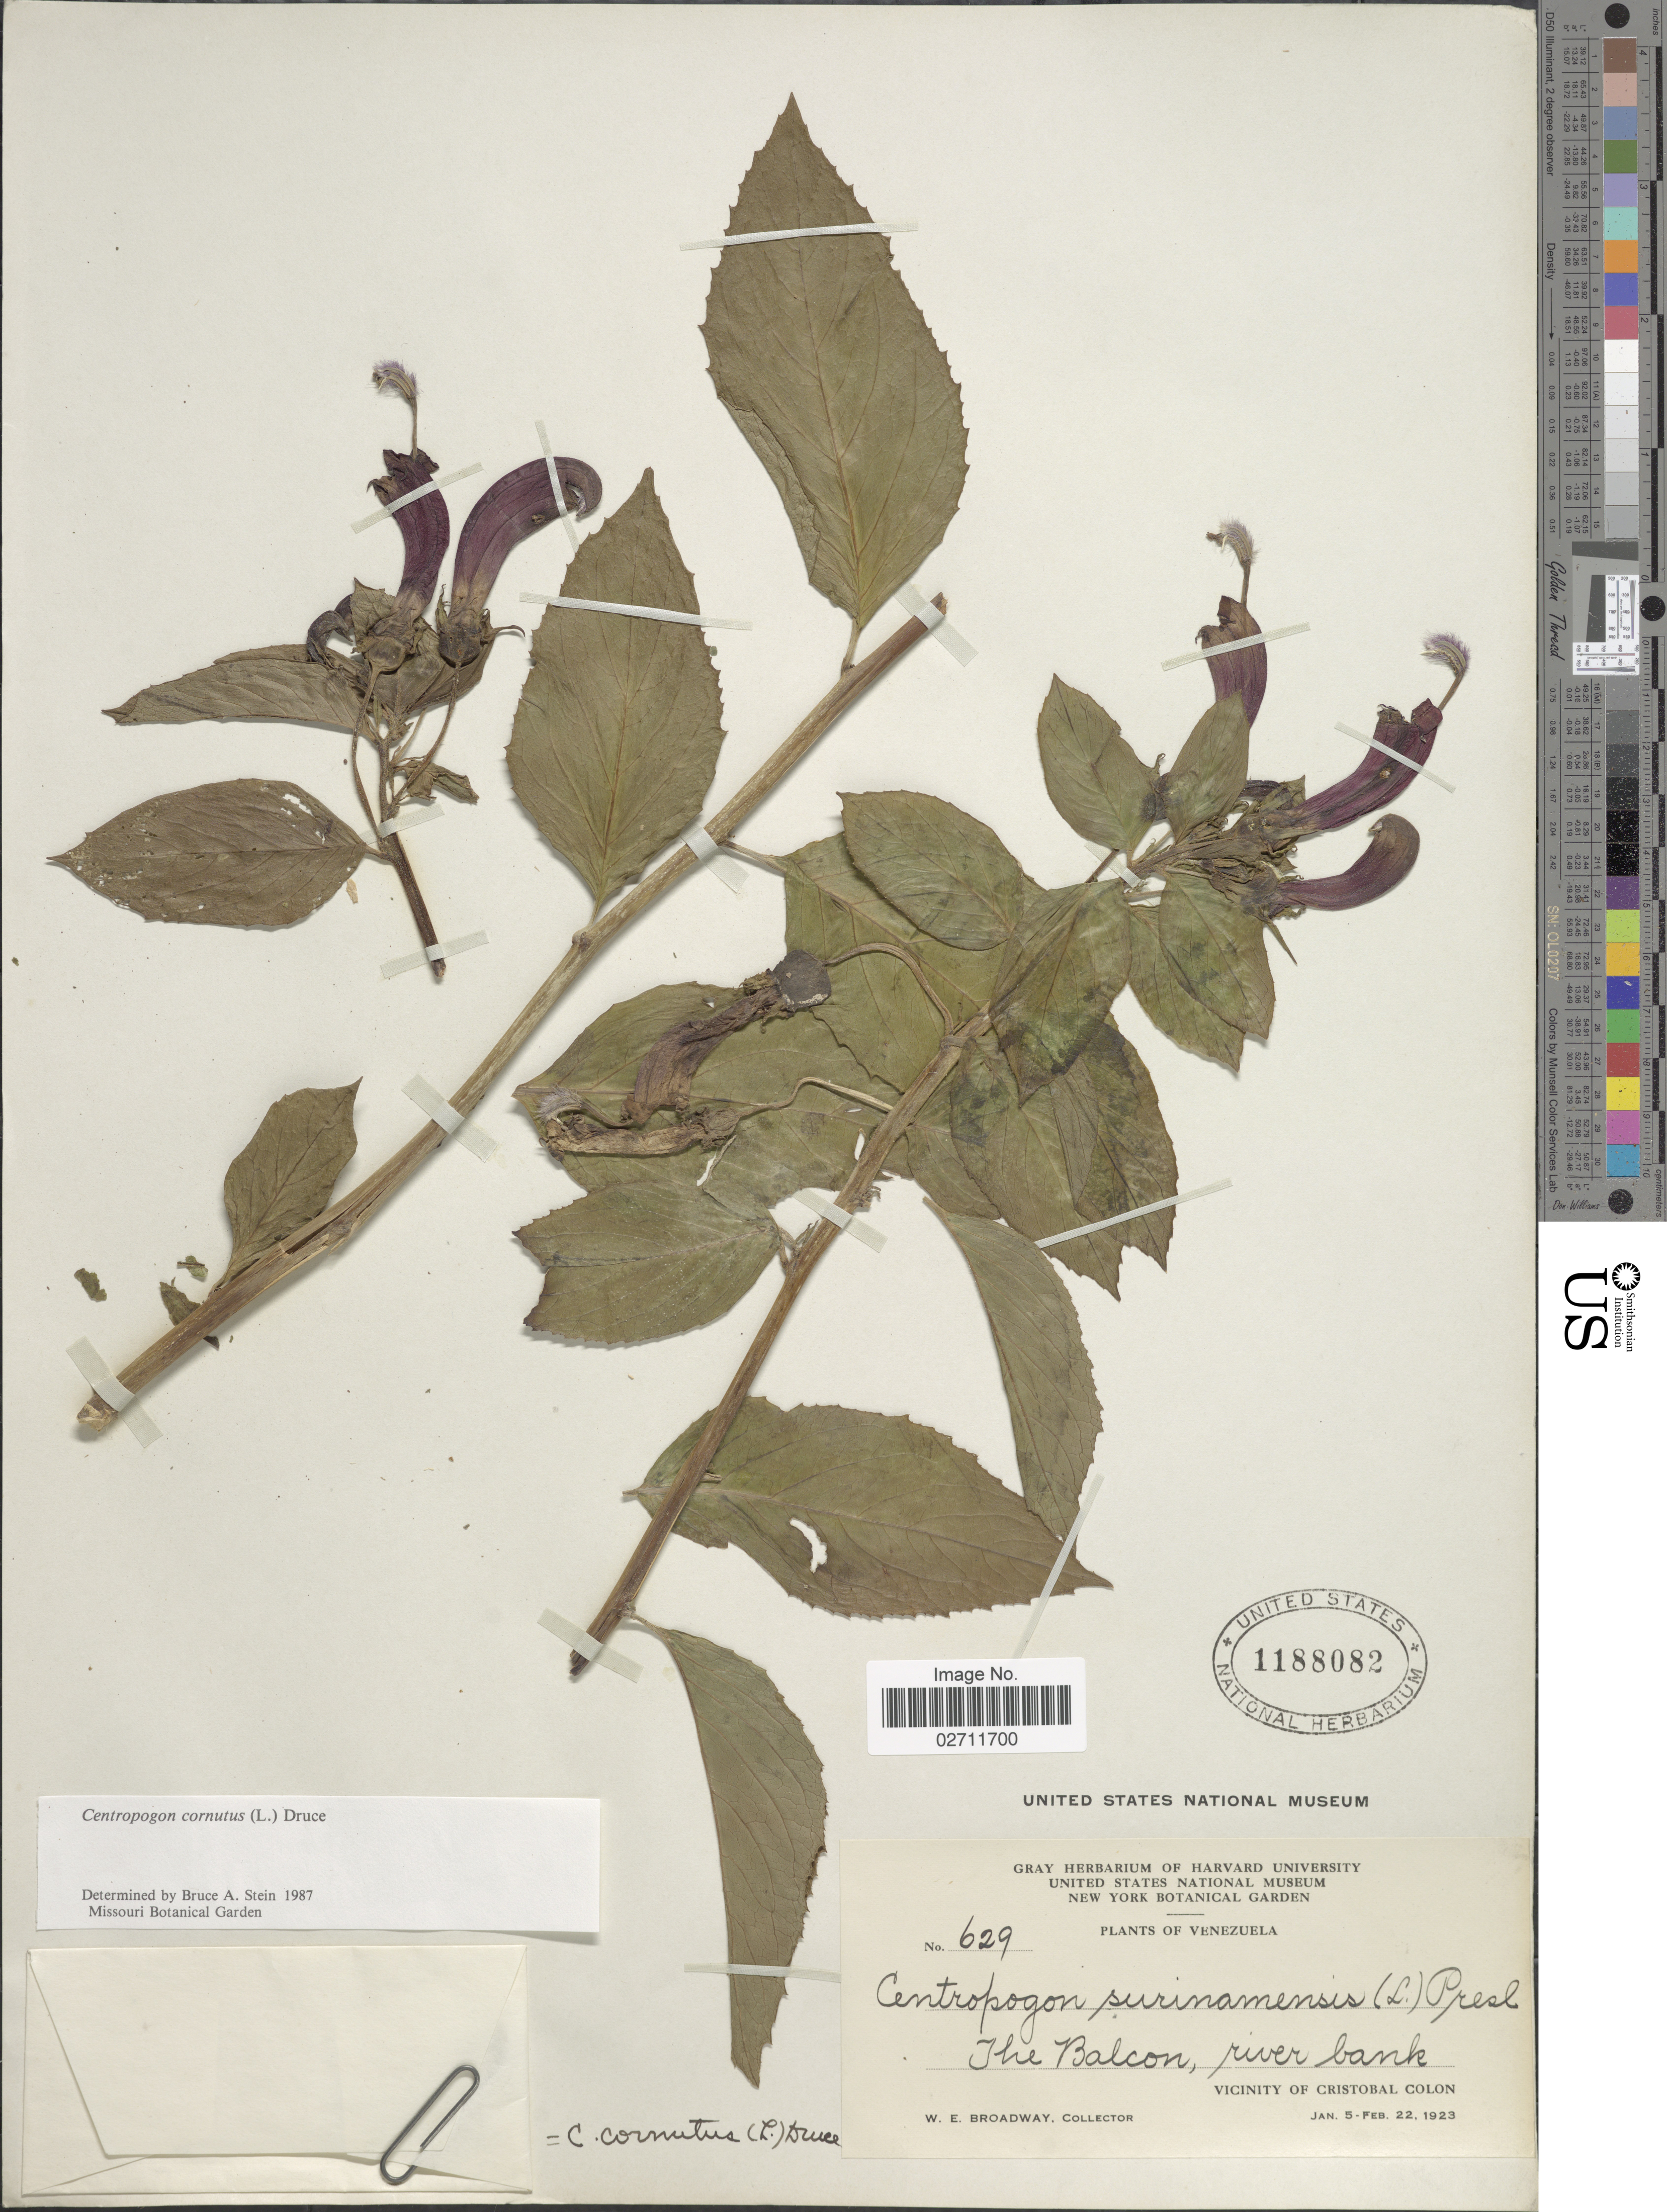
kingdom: Plantae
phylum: Tracheophyta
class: Magnoliopsida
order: Asterales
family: Campanulaceae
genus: Centropogon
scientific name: Centropogon cornutus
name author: (L.) Druce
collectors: W. E. Broadway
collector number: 629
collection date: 1923-01-05/1923-02-22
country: Venezuela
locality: The Balcon, Vicinity of Cristobal Colon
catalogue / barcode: US 1188082